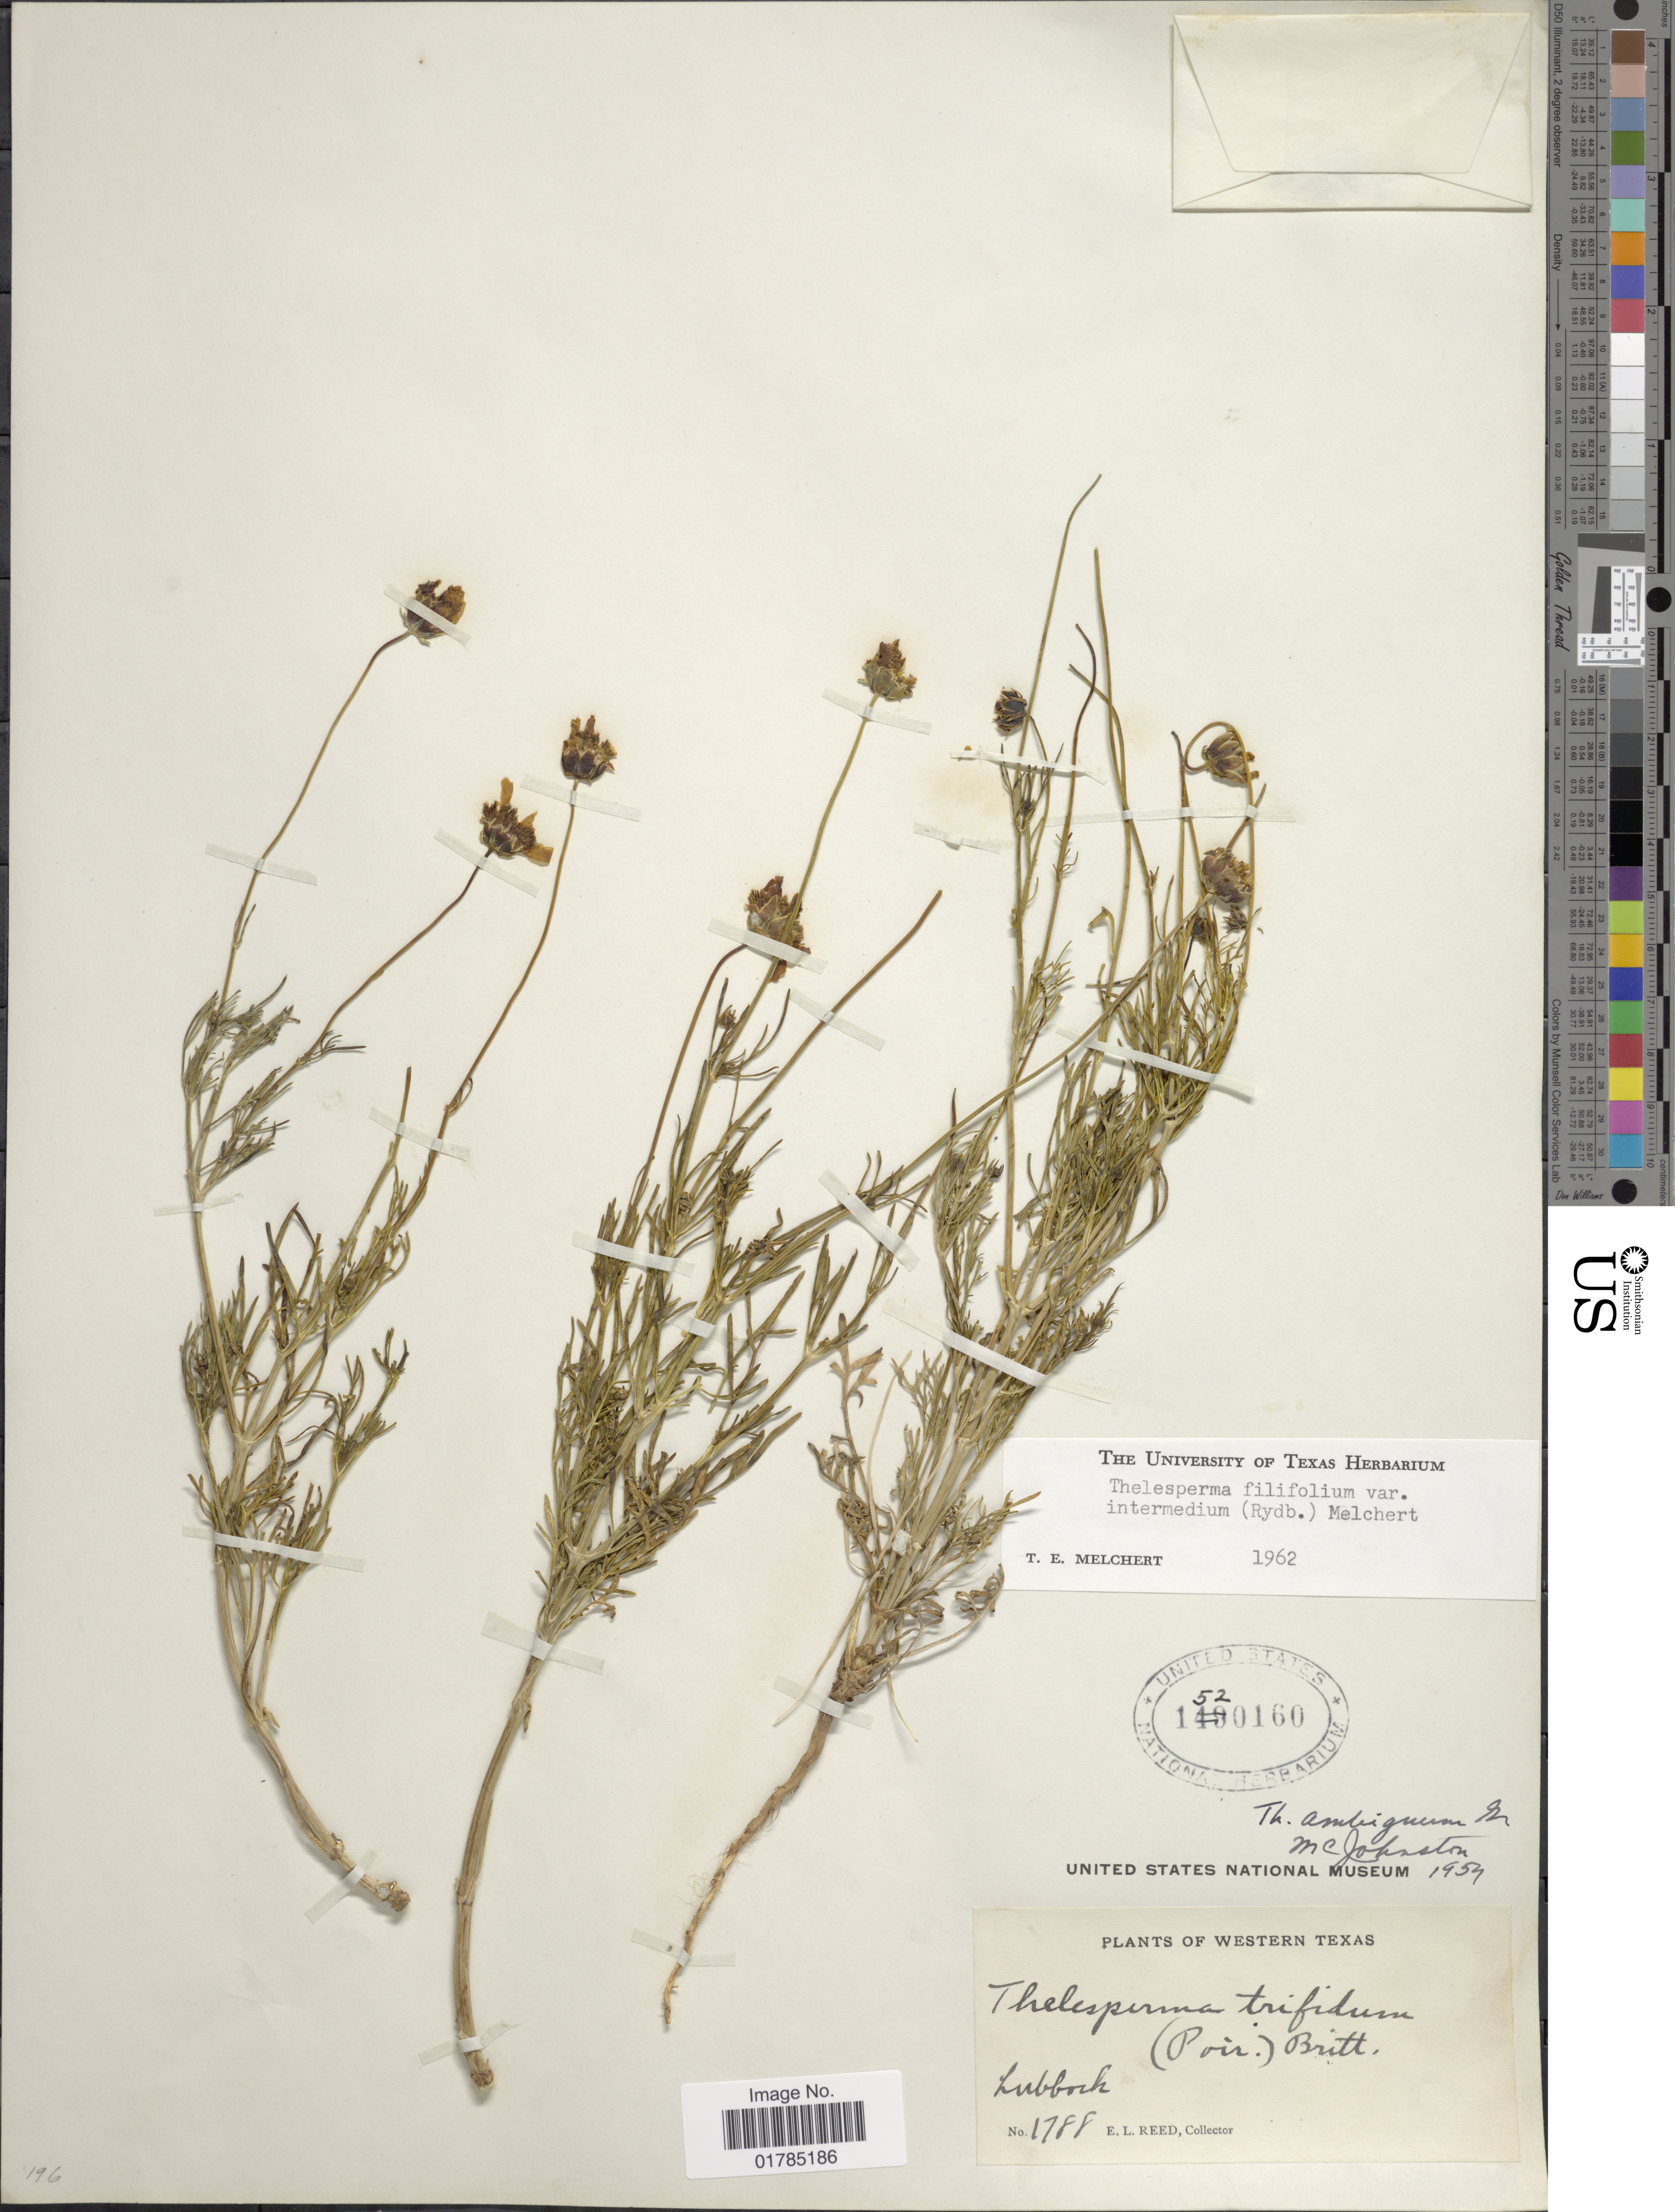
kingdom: Plantae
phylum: Tracheophyta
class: Magnoliopsida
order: Asterales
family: Asteraceae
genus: Thelesperma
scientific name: Thelesperma filifolium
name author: (Hook.) A. Gray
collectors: E. Reed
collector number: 1788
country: United States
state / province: Texas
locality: Western Texas, Lubbock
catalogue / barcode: US 1520160